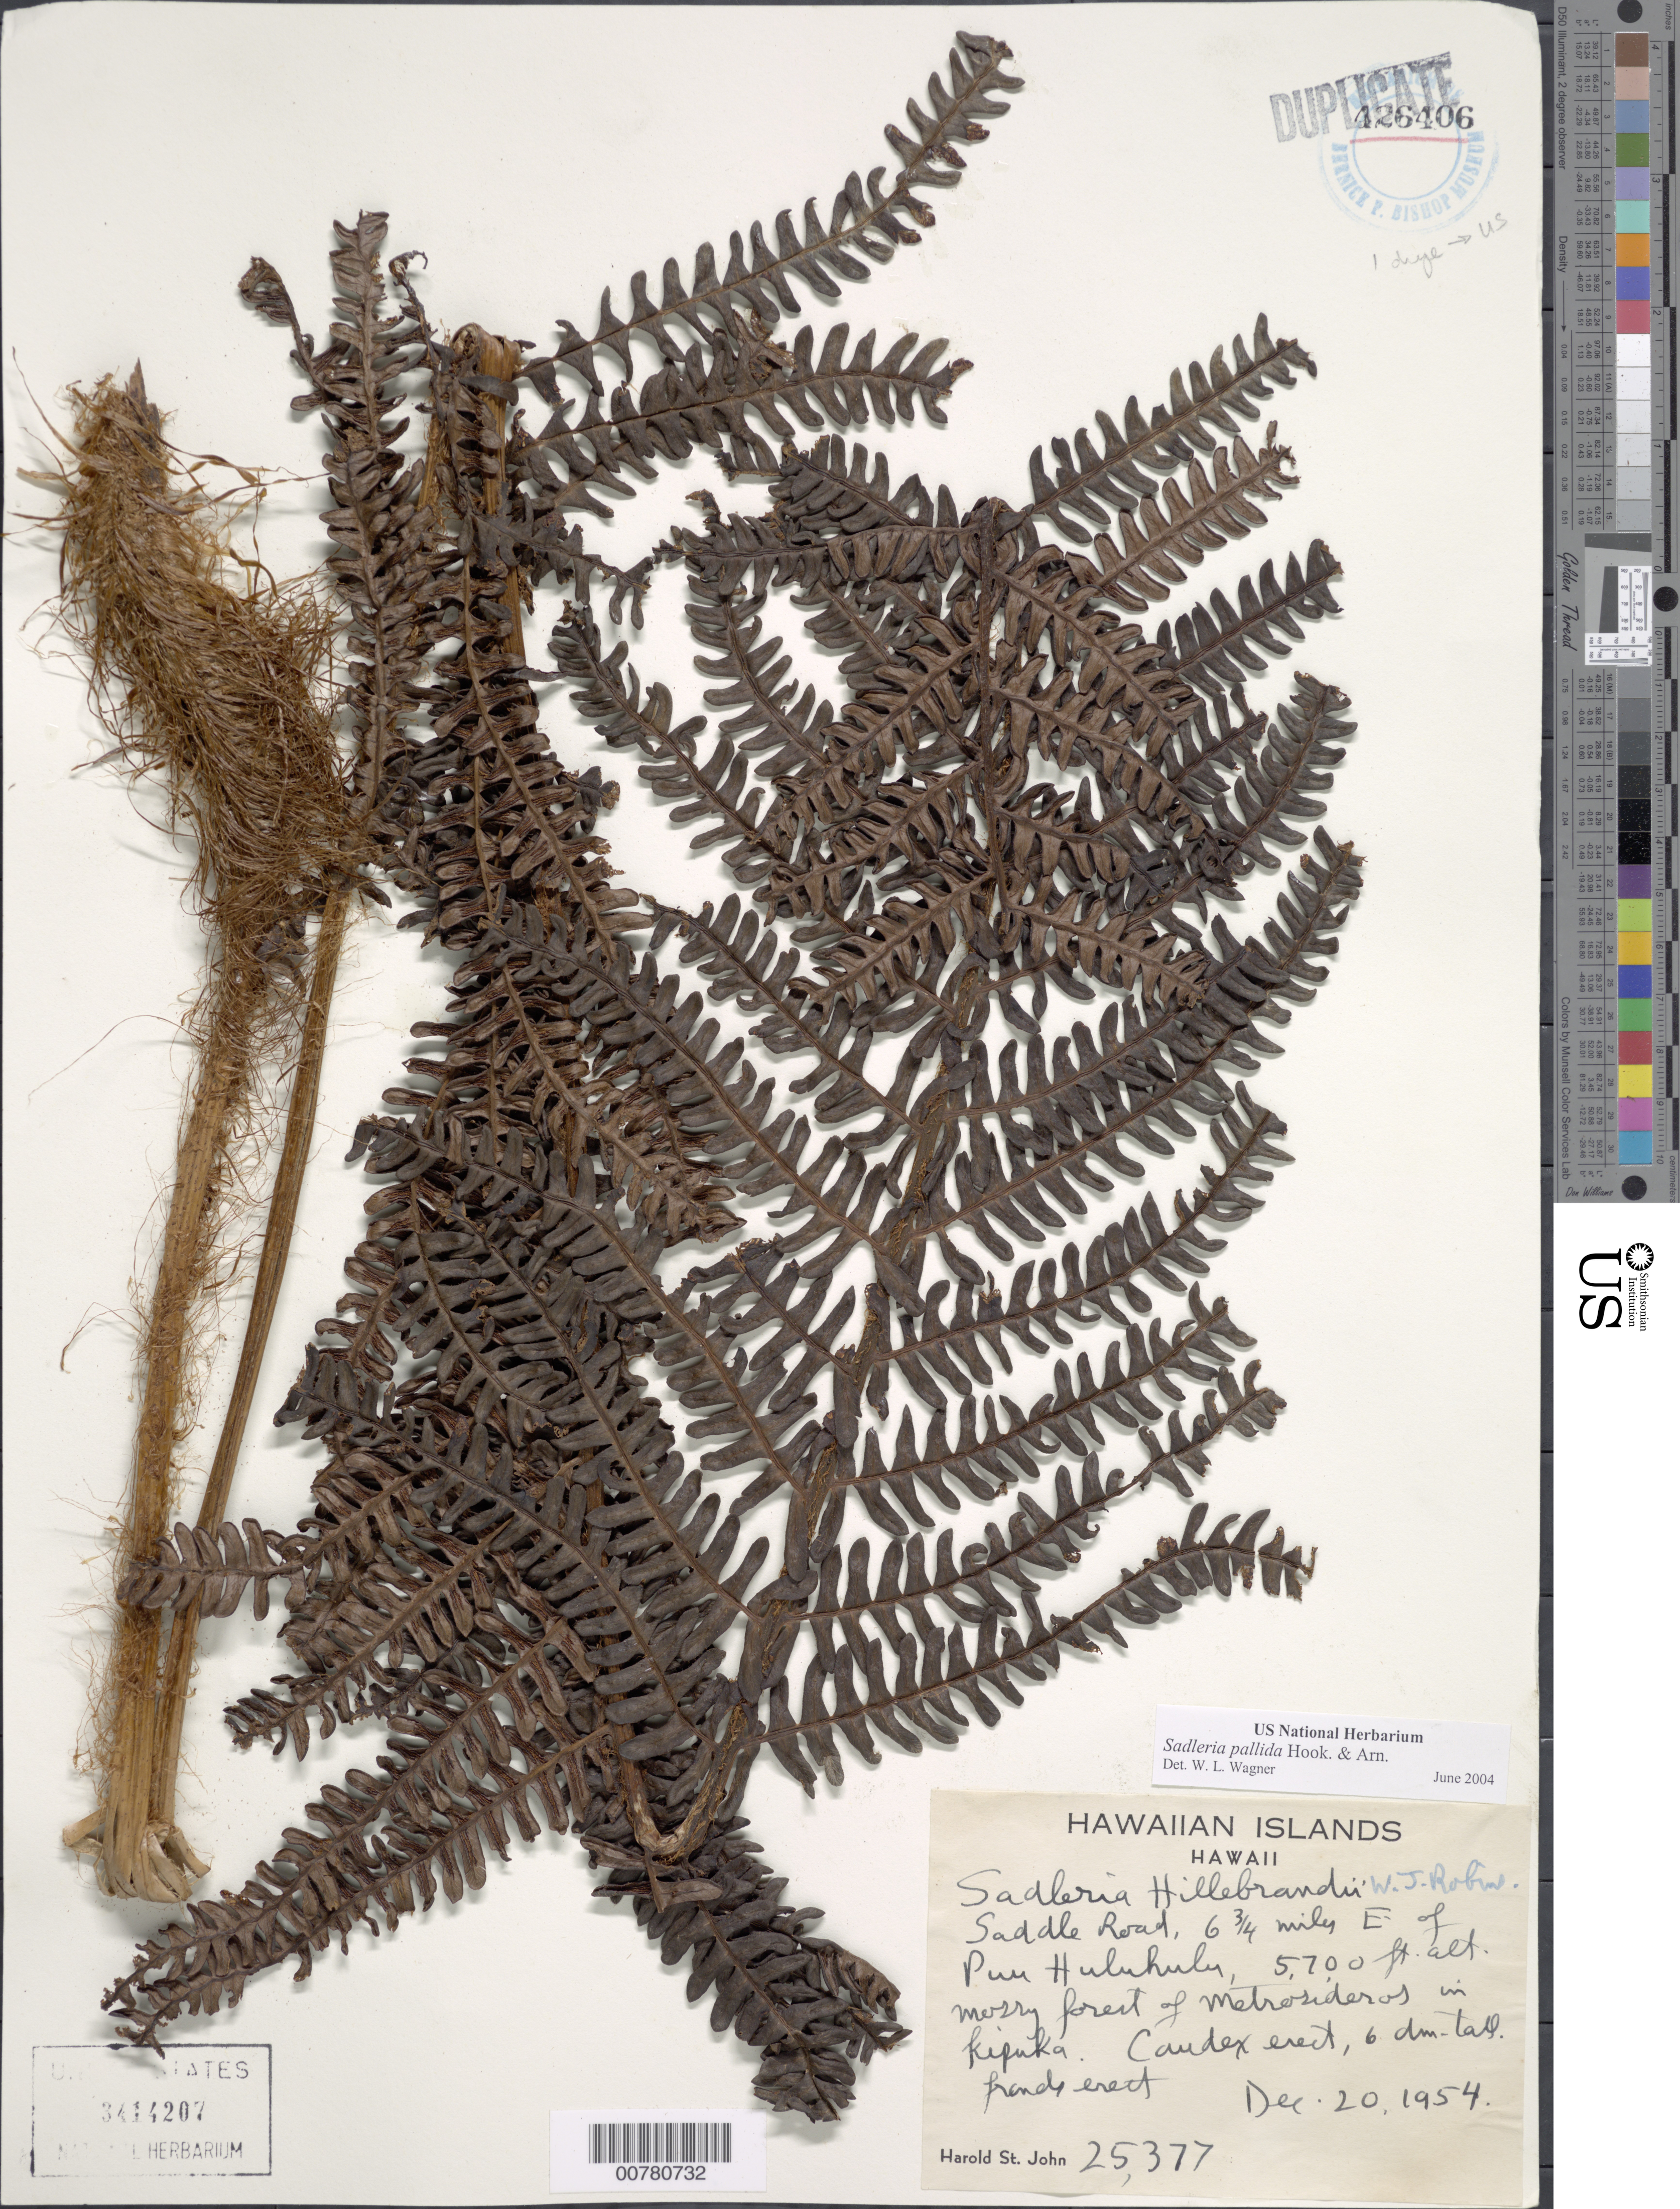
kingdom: Plantae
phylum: Tracheophyta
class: Polypodiopsida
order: Polypodiales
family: Blechnaceae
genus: Sadleria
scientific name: Sadleria pallida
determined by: Wagner, W. L., (BOT), Smithsonian Institution - National Museum of Natural History (UNITED STATES)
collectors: H. St. John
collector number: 25377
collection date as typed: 20 Dec 1954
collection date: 1954-12-20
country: United States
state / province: Hawaii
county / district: Hawaii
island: Hawaii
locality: Saddle Road, 6 3/4 miles E of Puu Huluhulu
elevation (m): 1737.4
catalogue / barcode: US 3414207